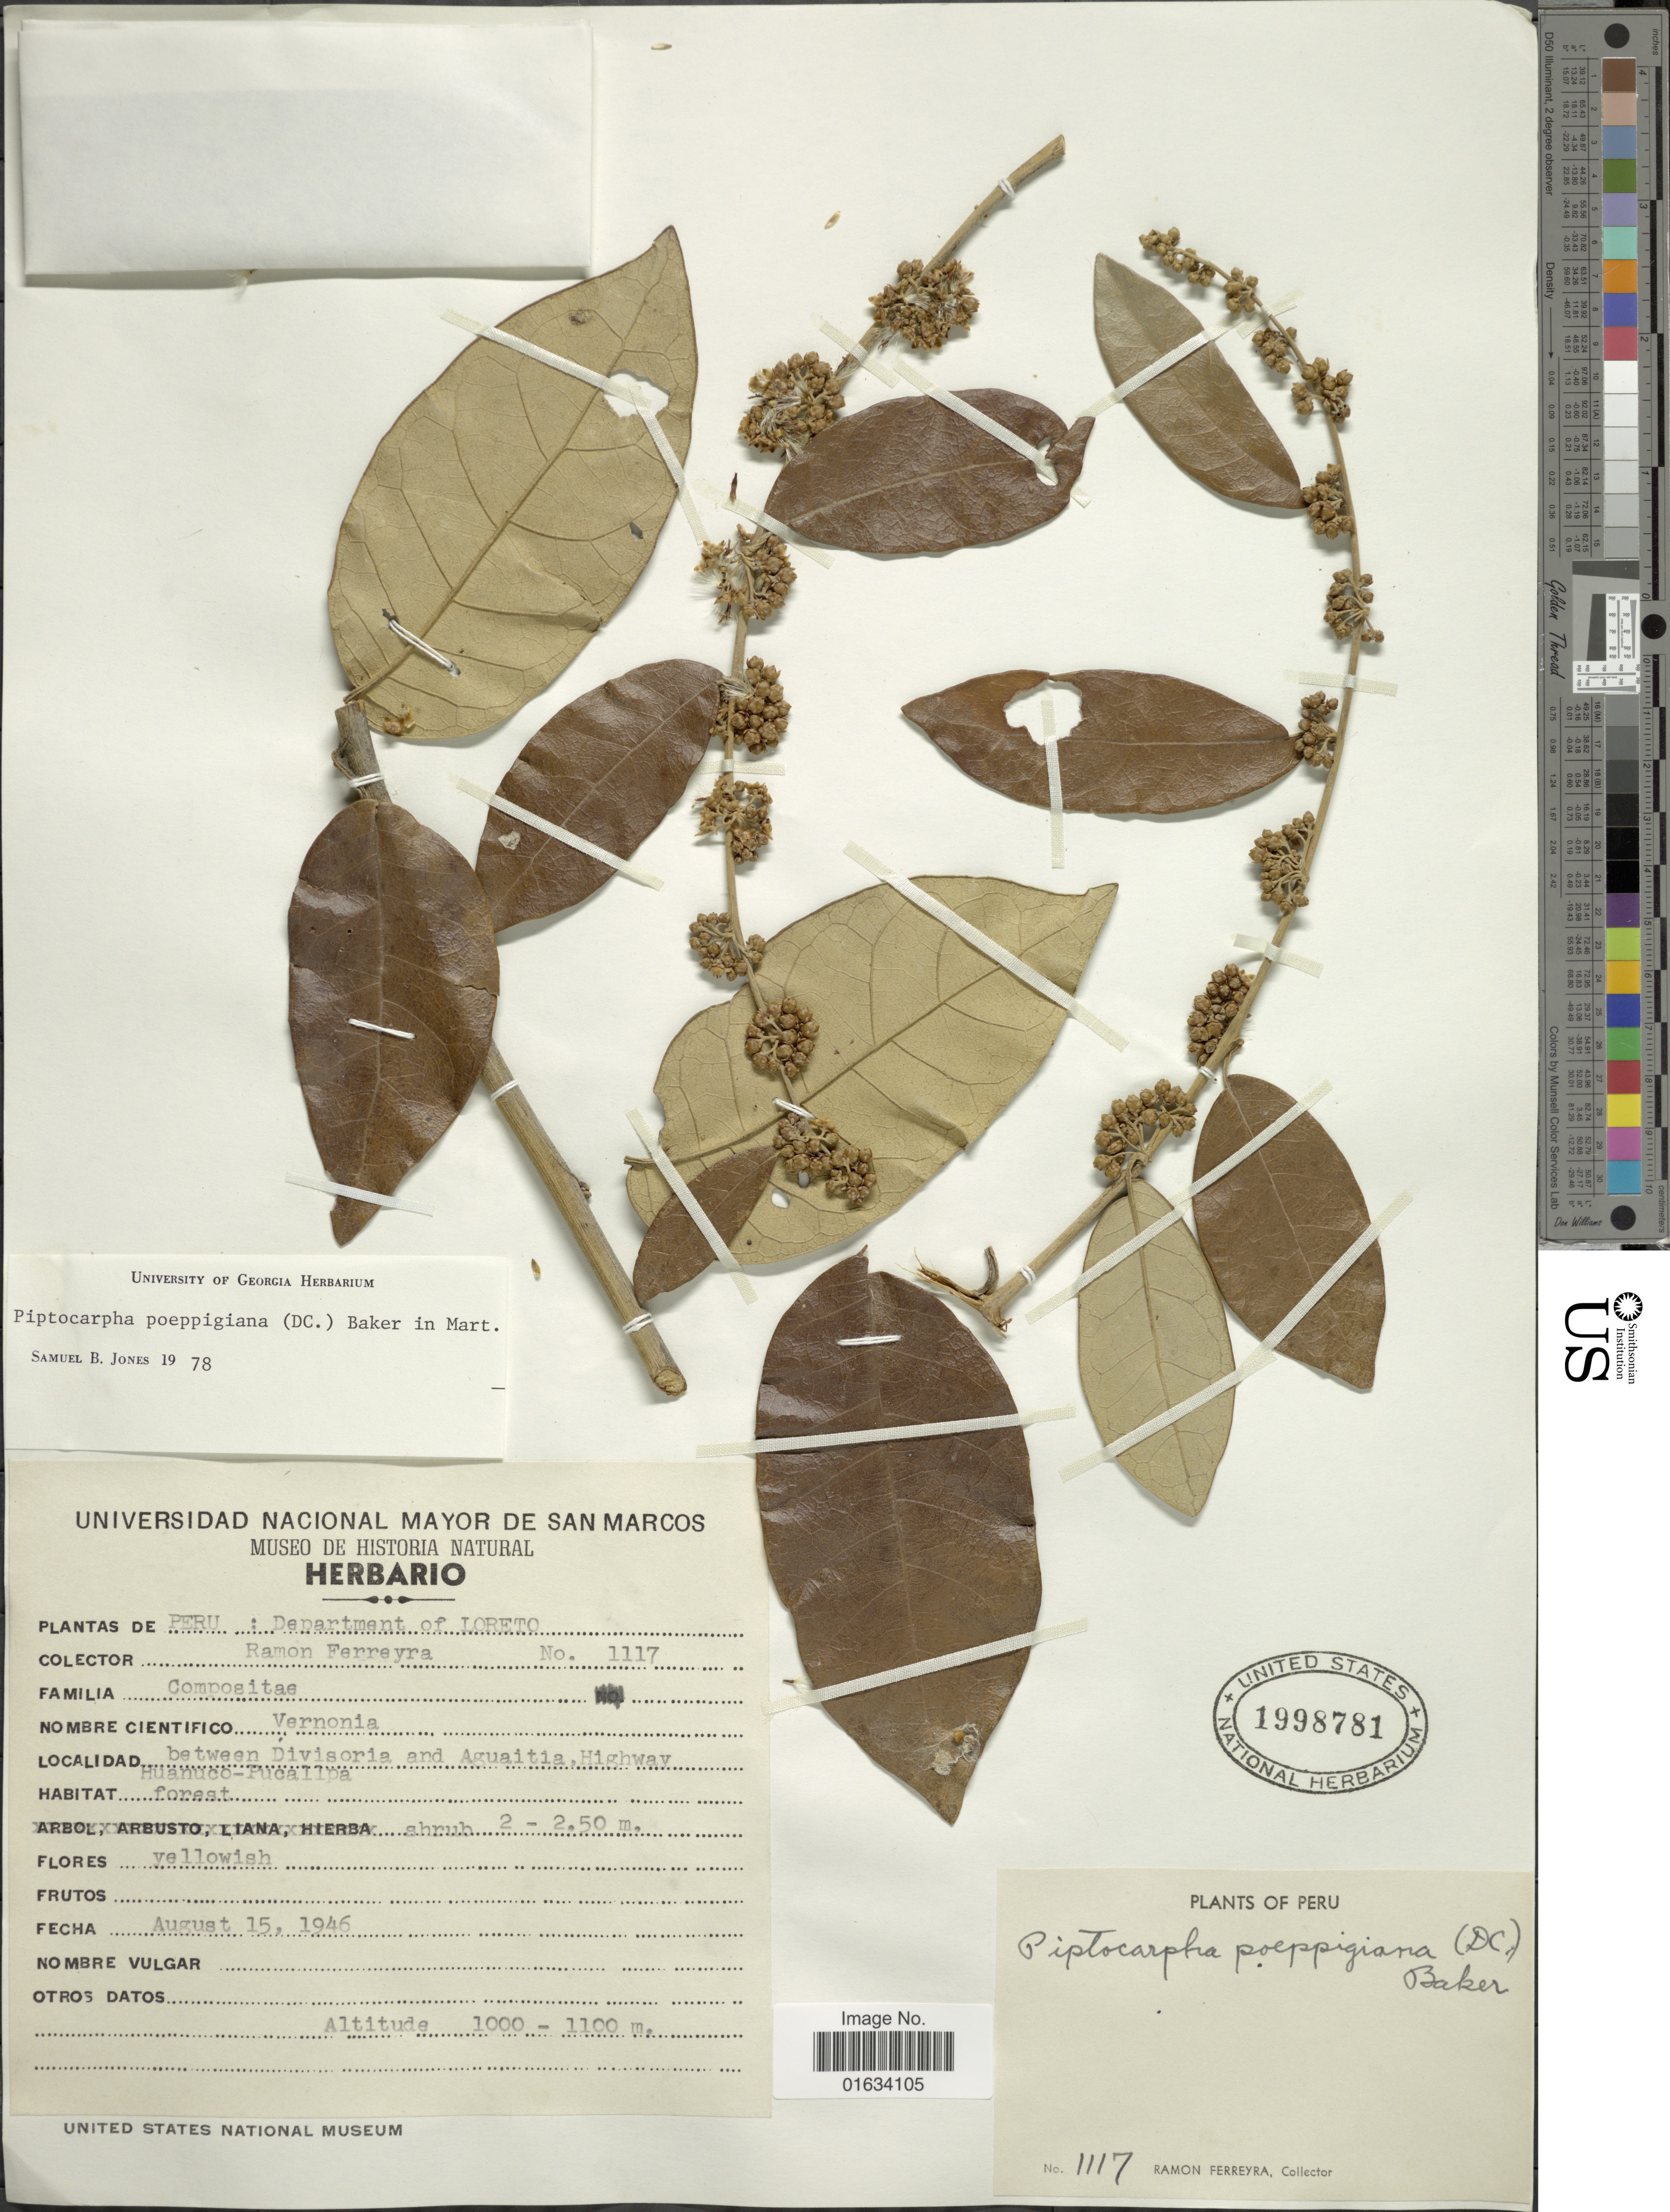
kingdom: Plantae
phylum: Tracheophyta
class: Magnoliopsida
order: Asterales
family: Asteraceae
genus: Piptocarpha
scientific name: Piptocarpha poeppigiana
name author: (DC.) Baker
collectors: R. A. Ferreyra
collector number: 1117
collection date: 1946-08-15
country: Peru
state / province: Loreto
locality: Peru. Department of Loreto. between Divisoria and Aguaitia. highway Huanuco-Pucalpa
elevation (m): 1000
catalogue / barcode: US 1998781